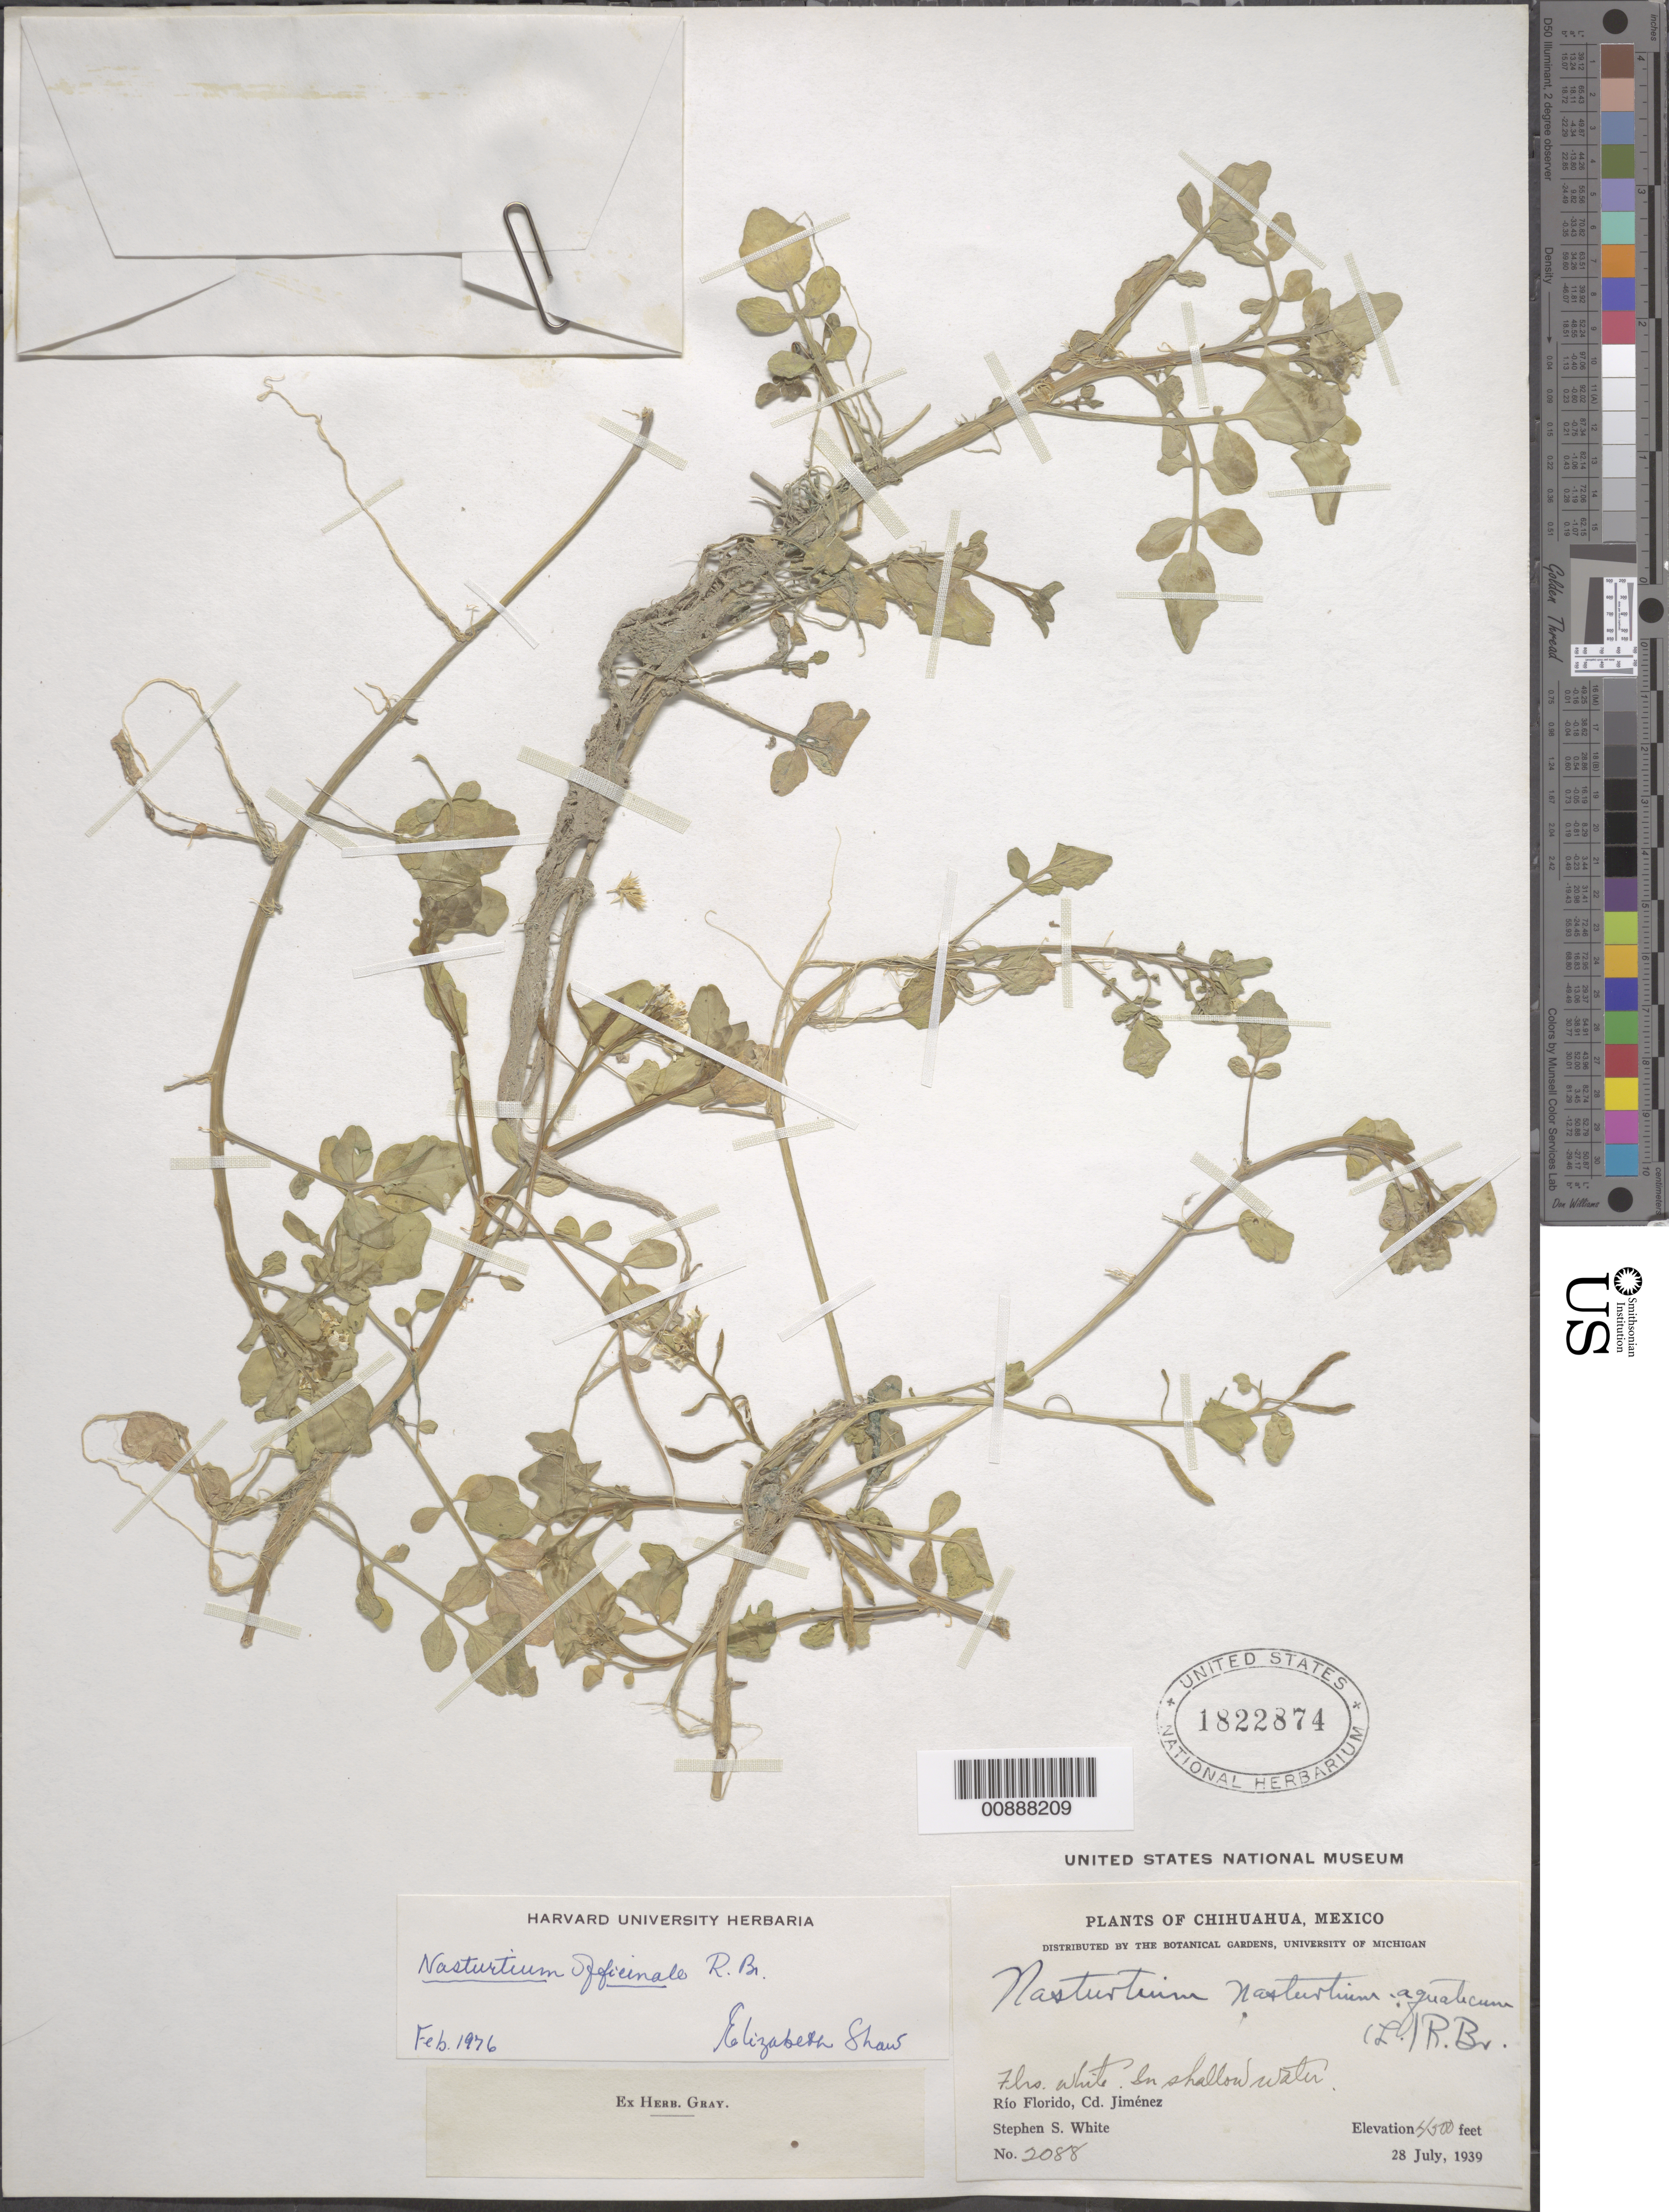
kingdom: Plantae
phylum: Tracheophyta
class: Magnoliopsida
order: Brassicales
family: Brassicaceae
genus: Nasturtium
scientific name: Nasturtium officinale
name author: R. Br.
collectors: S. S. White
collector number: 2088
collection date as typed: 28 Jul 1939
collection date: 1939-07-28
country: Mexico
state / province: Chihuahua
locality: Río Florido, Cd. Jiménez, Chihuahua.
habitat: In shallow water.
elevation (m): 1372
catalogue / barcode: US 1822874